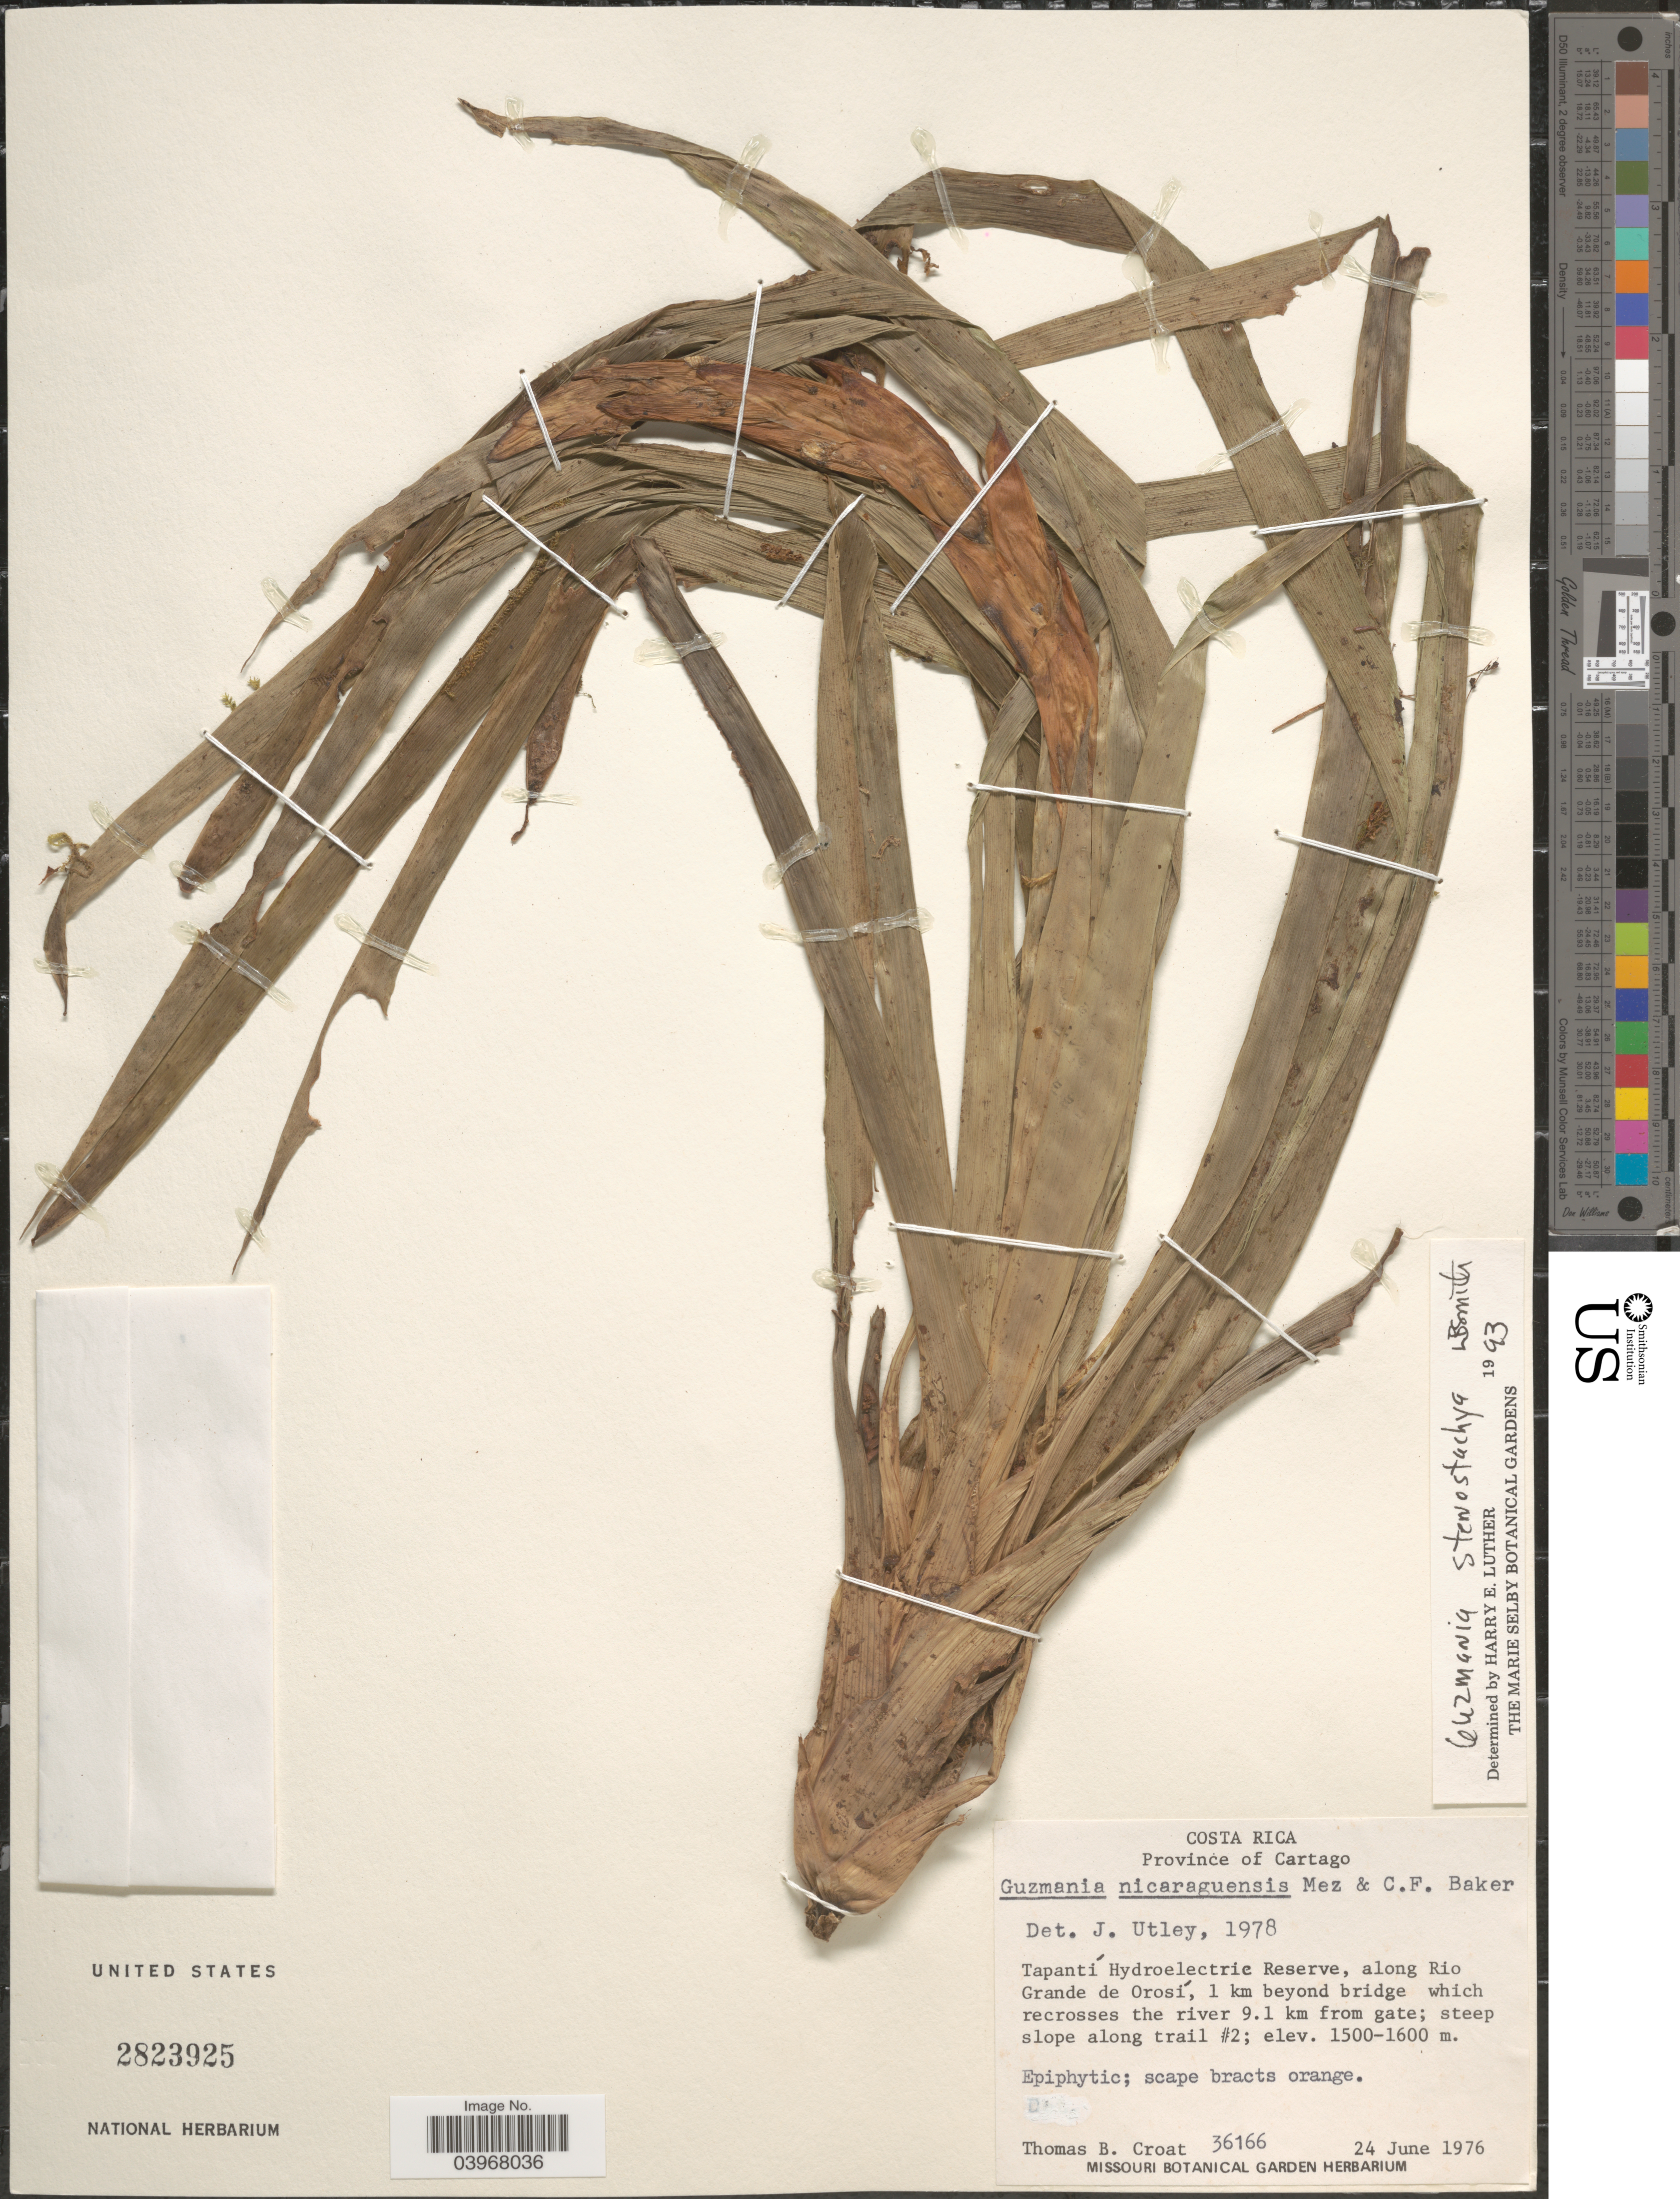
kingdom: Plantae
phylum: Tracheophyta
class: Liliopsida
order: Poales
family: Bromeliaceae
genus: Guzmania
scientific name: Guzmania stenostachya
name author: L.B. Sm.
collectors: T. B. Croat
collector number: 36166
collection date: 1976-06-24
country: Costa Rica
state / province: Cartago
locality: Tapantí Hydroelectric Reserve, along Rio Grande de Orosí, 1 km beyond bridge which recrosses the river 9.1 km from gate.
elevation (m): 1500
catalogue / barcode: US 2823925